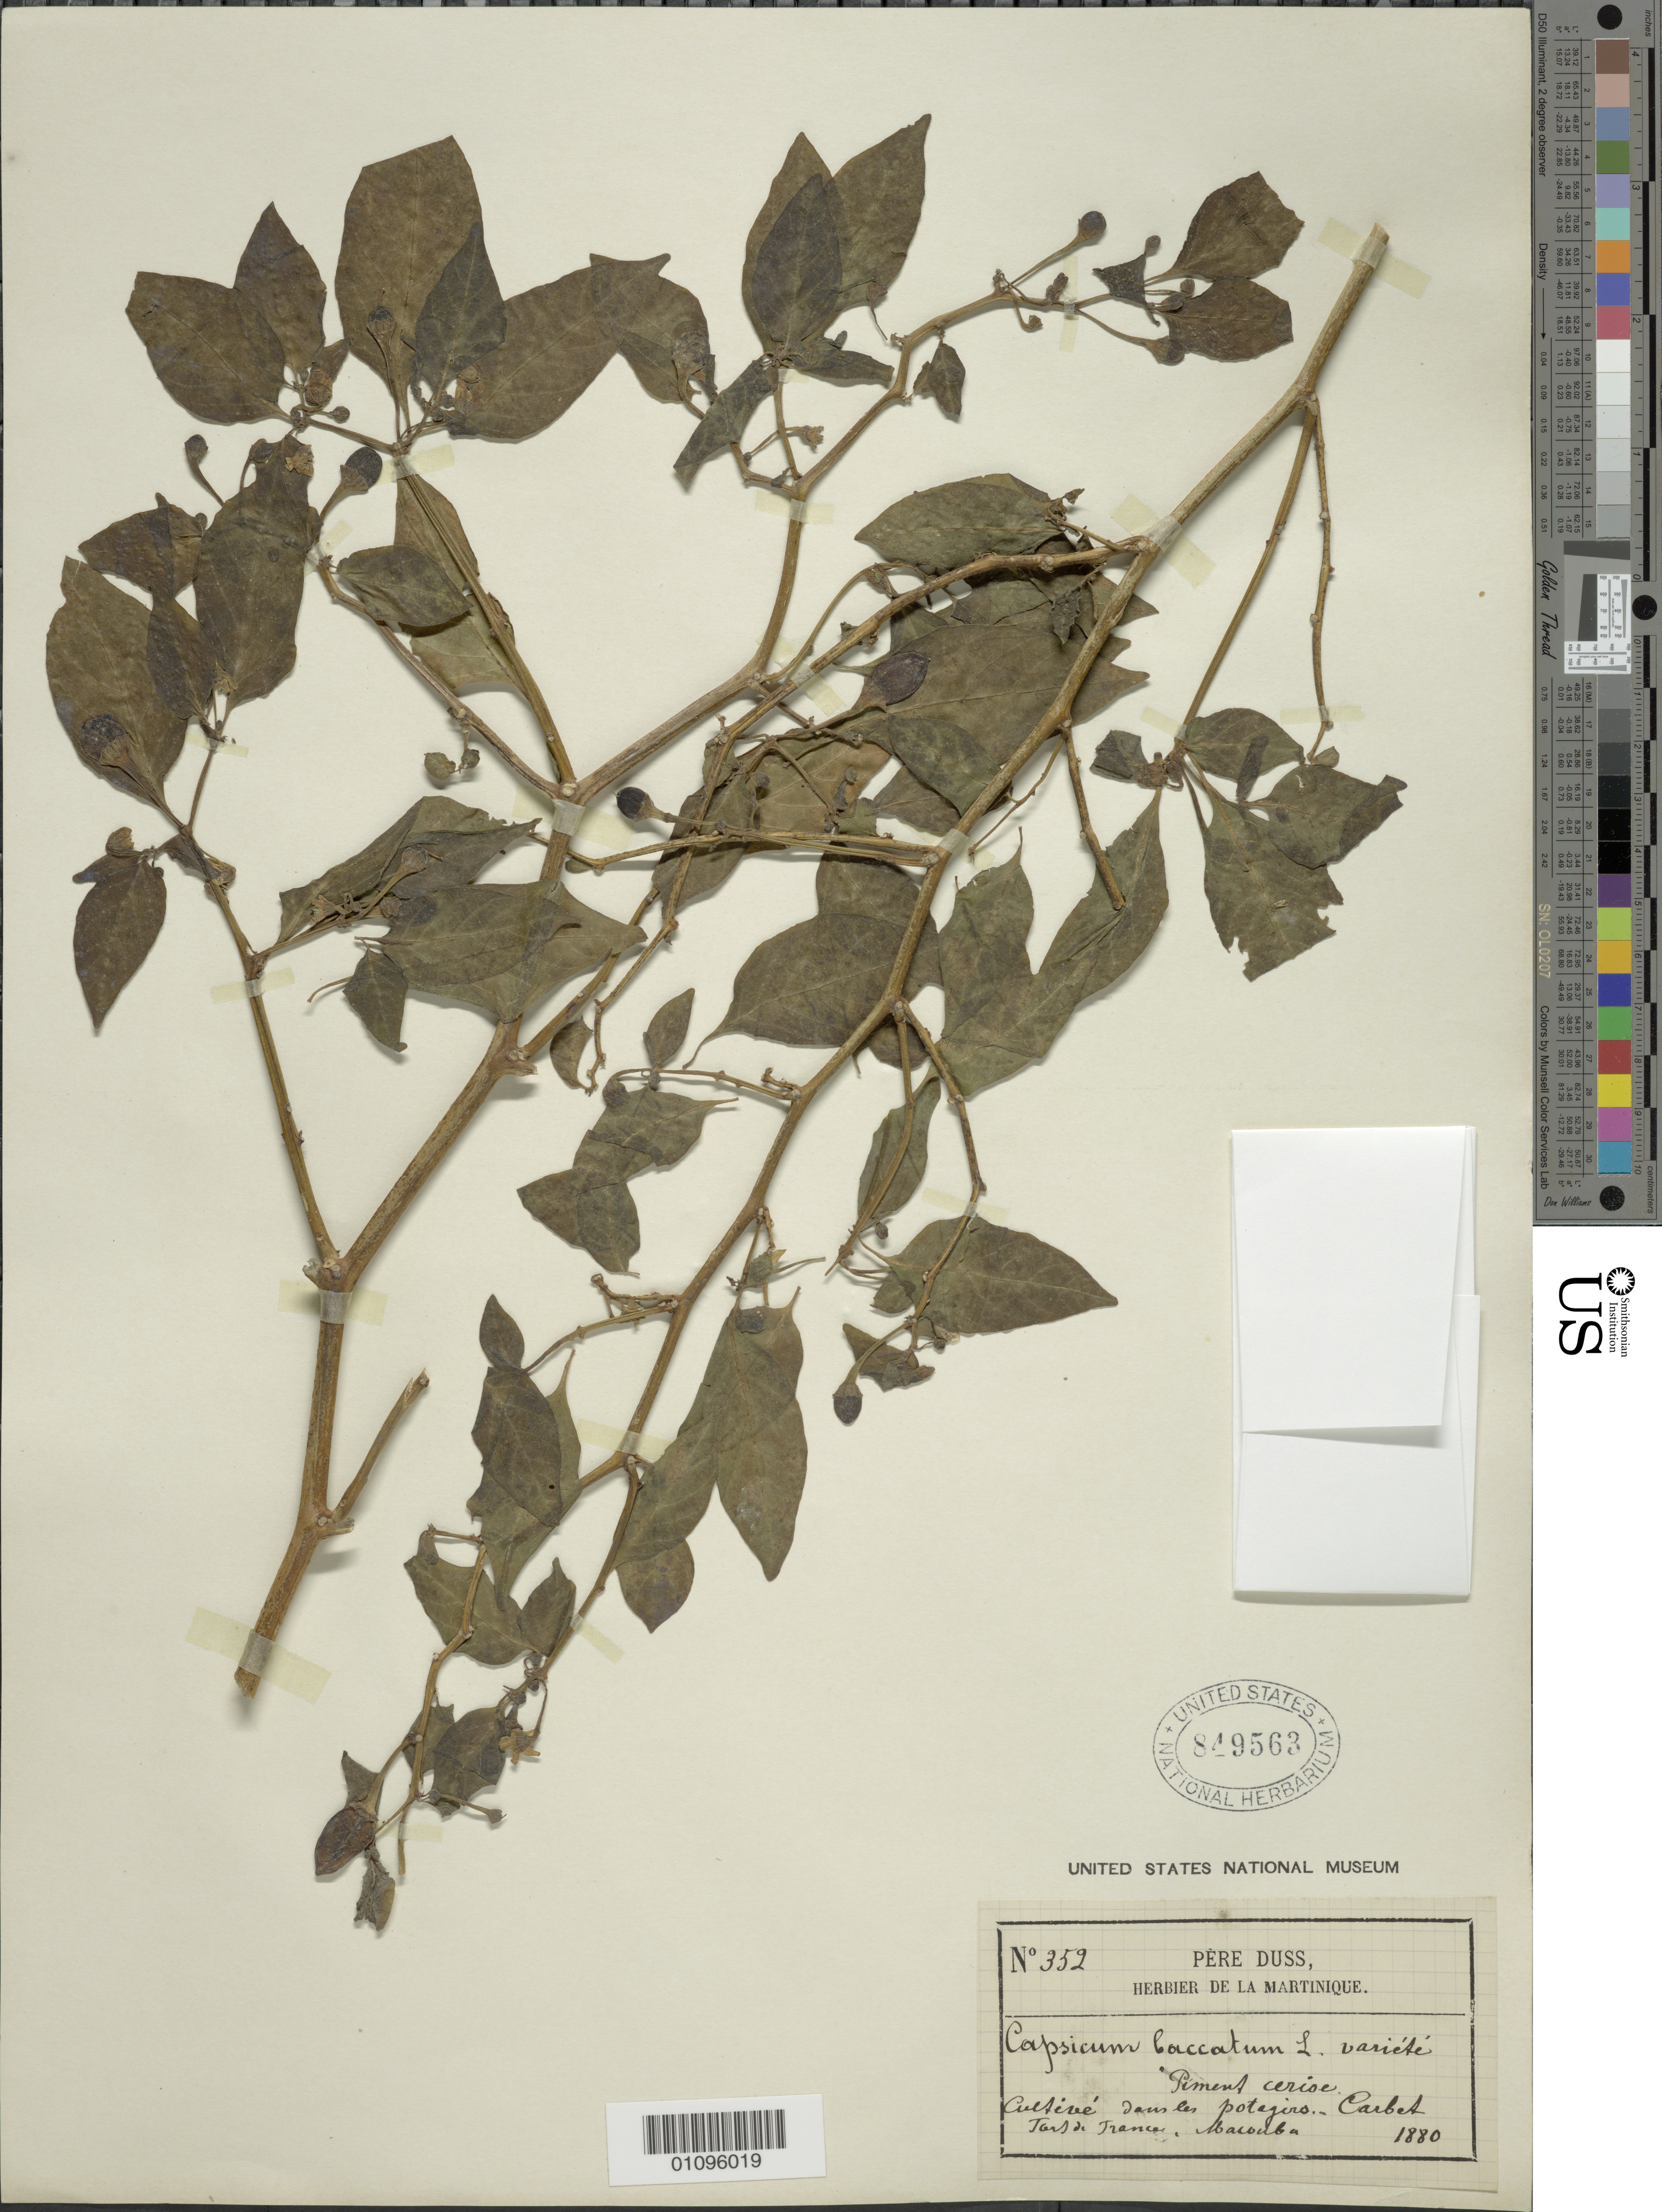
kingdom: Plantae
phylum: Tracheophyta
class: Magnoliopsida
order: Solanales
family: Solanaceae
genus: Capsicum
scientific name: Capsicum baccatum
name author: L.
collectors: Père Duss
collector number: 352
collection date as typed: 1880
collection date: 1880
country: Martinique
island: Martinique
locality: Carbet, Bacouba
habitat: Cultivé dans les potagérs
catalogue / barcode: US 849563